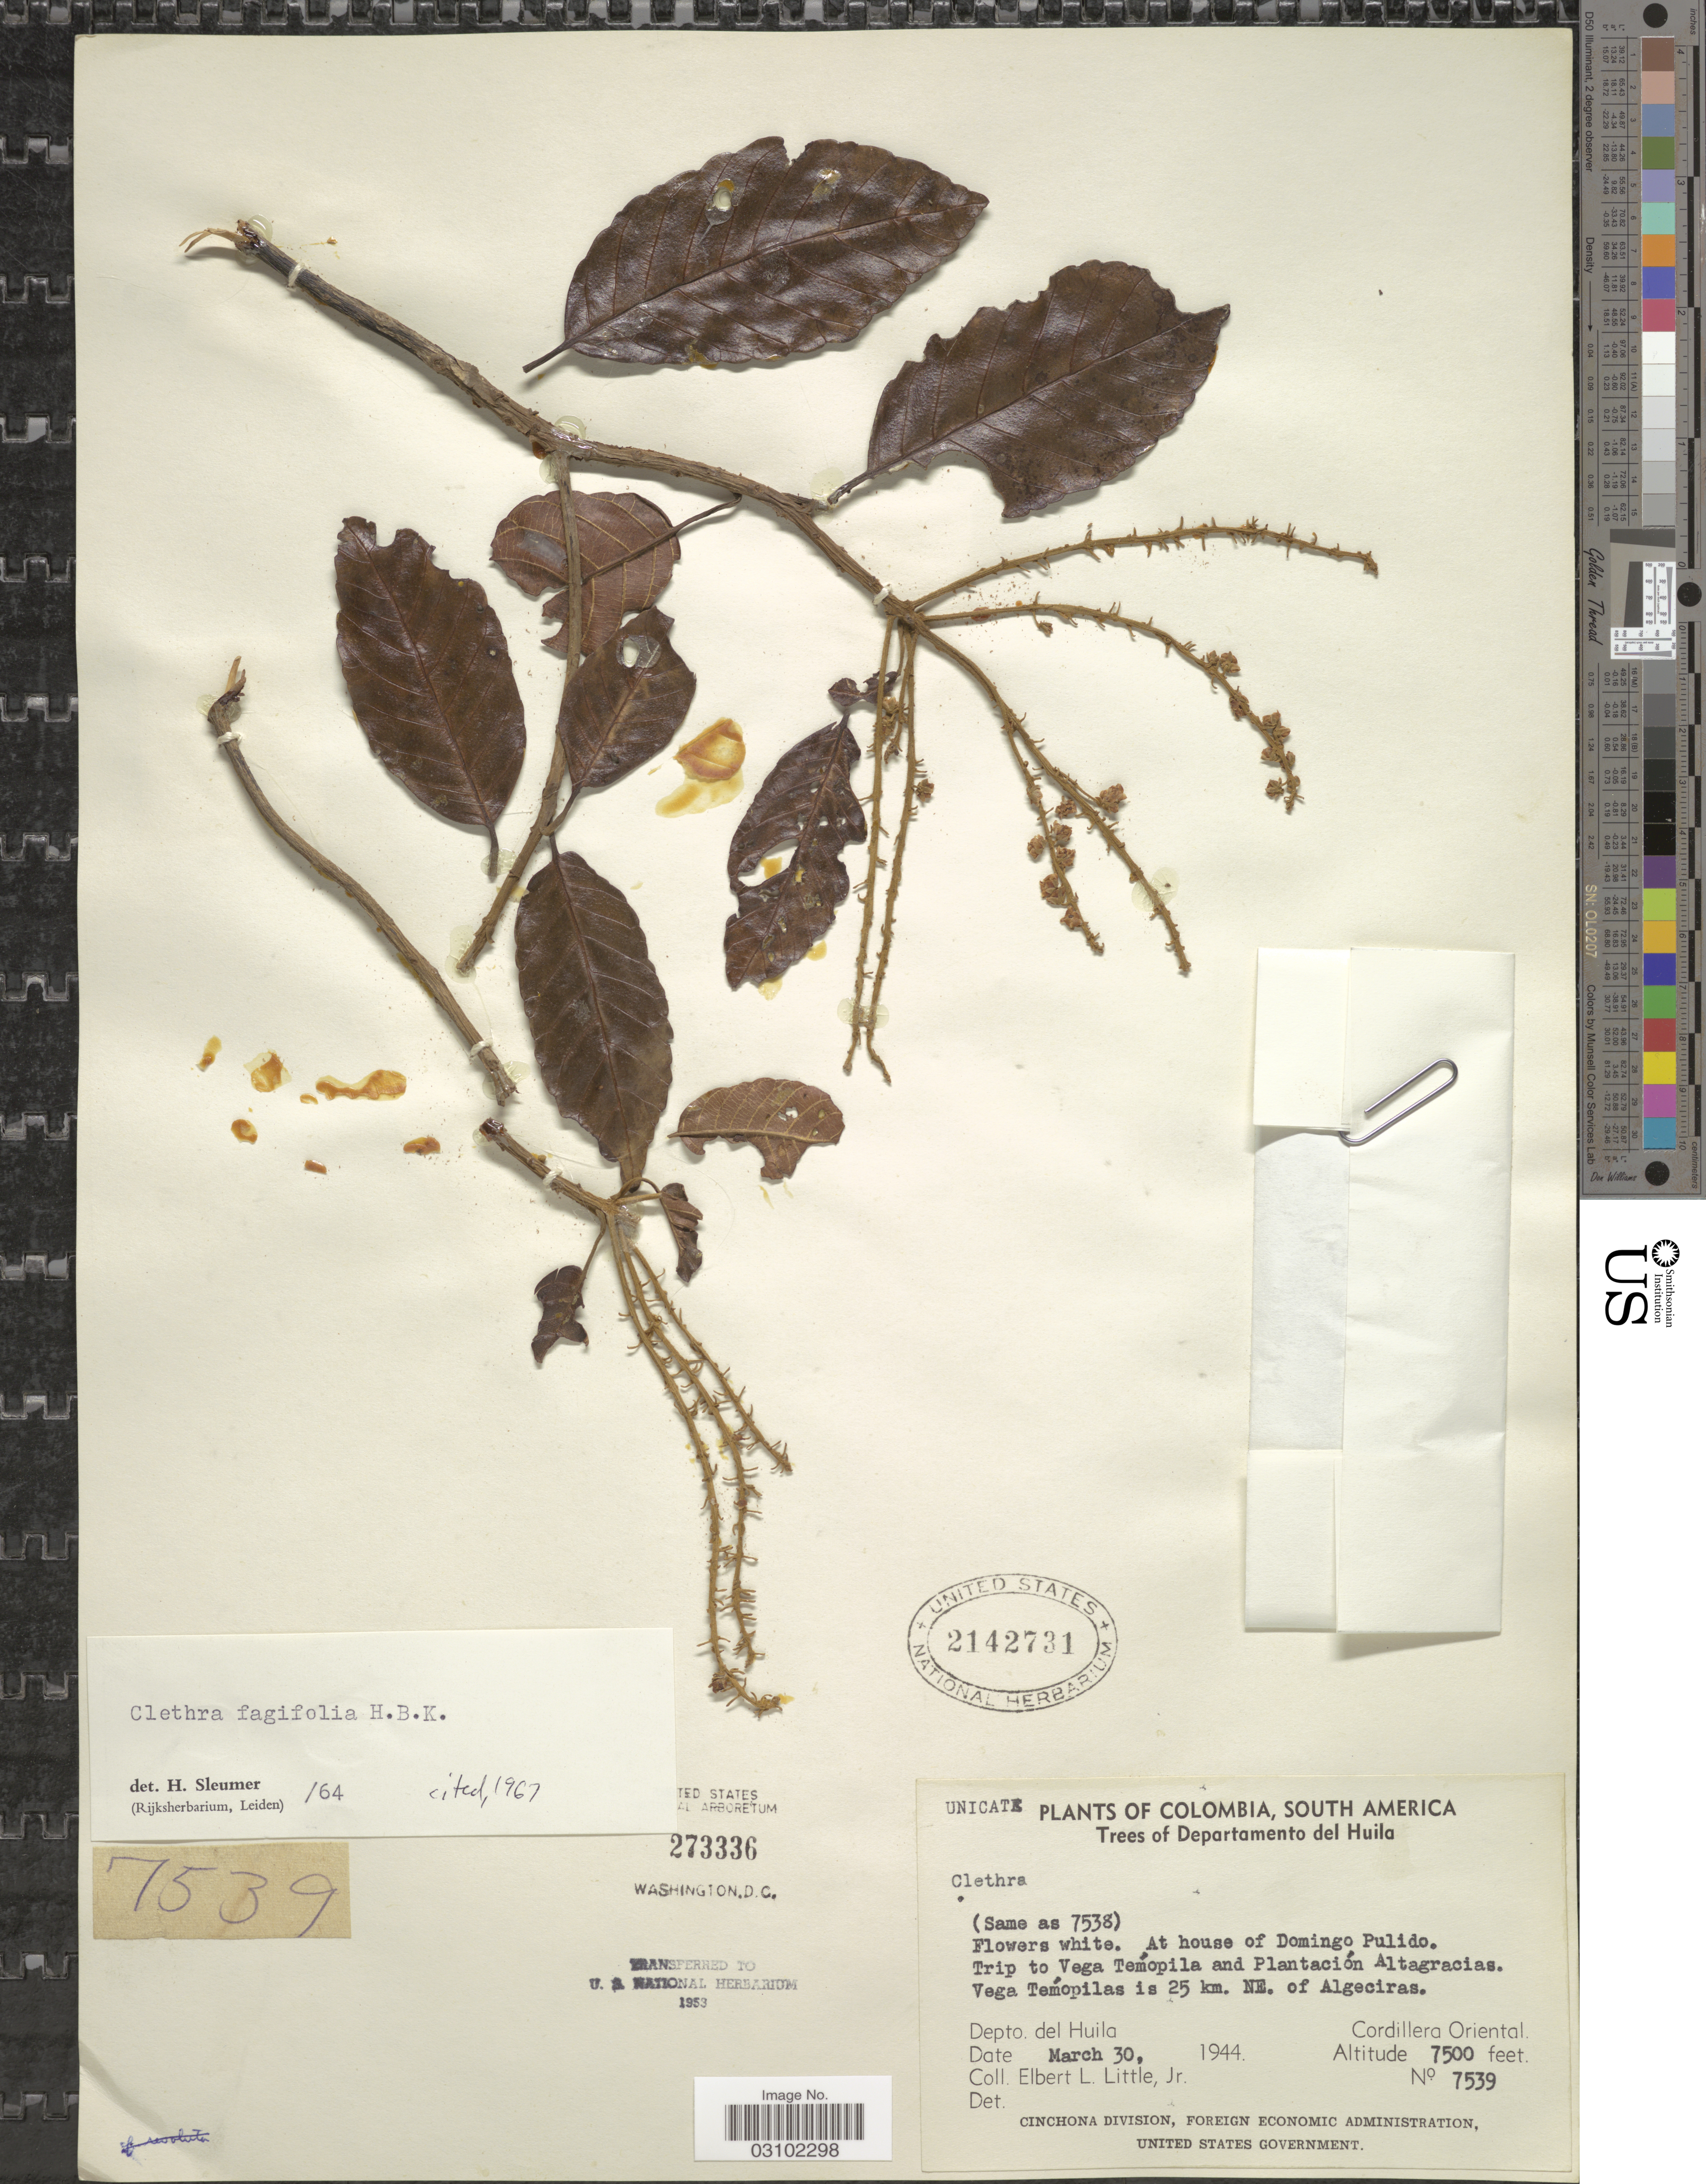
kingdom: Plantae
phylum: Tracheophyta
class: Magnoliopsida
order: Ericales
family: Clethraceae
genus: Clethra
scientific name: Clethra fagifolia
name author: Kunth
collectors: E. L. Little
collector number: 7539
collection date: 1944-03-30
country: Colombia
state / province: Huila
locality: Trees of Departamento del Huila, At house of Domingo Pulido. Trip to Vega Temopila and Plantación Altagracias. Vega Temopilas is 25 km. NE. of Algeciras. Depto. del Huila, Cordillera Oriental.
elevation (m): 2286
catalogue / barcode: US 2142731